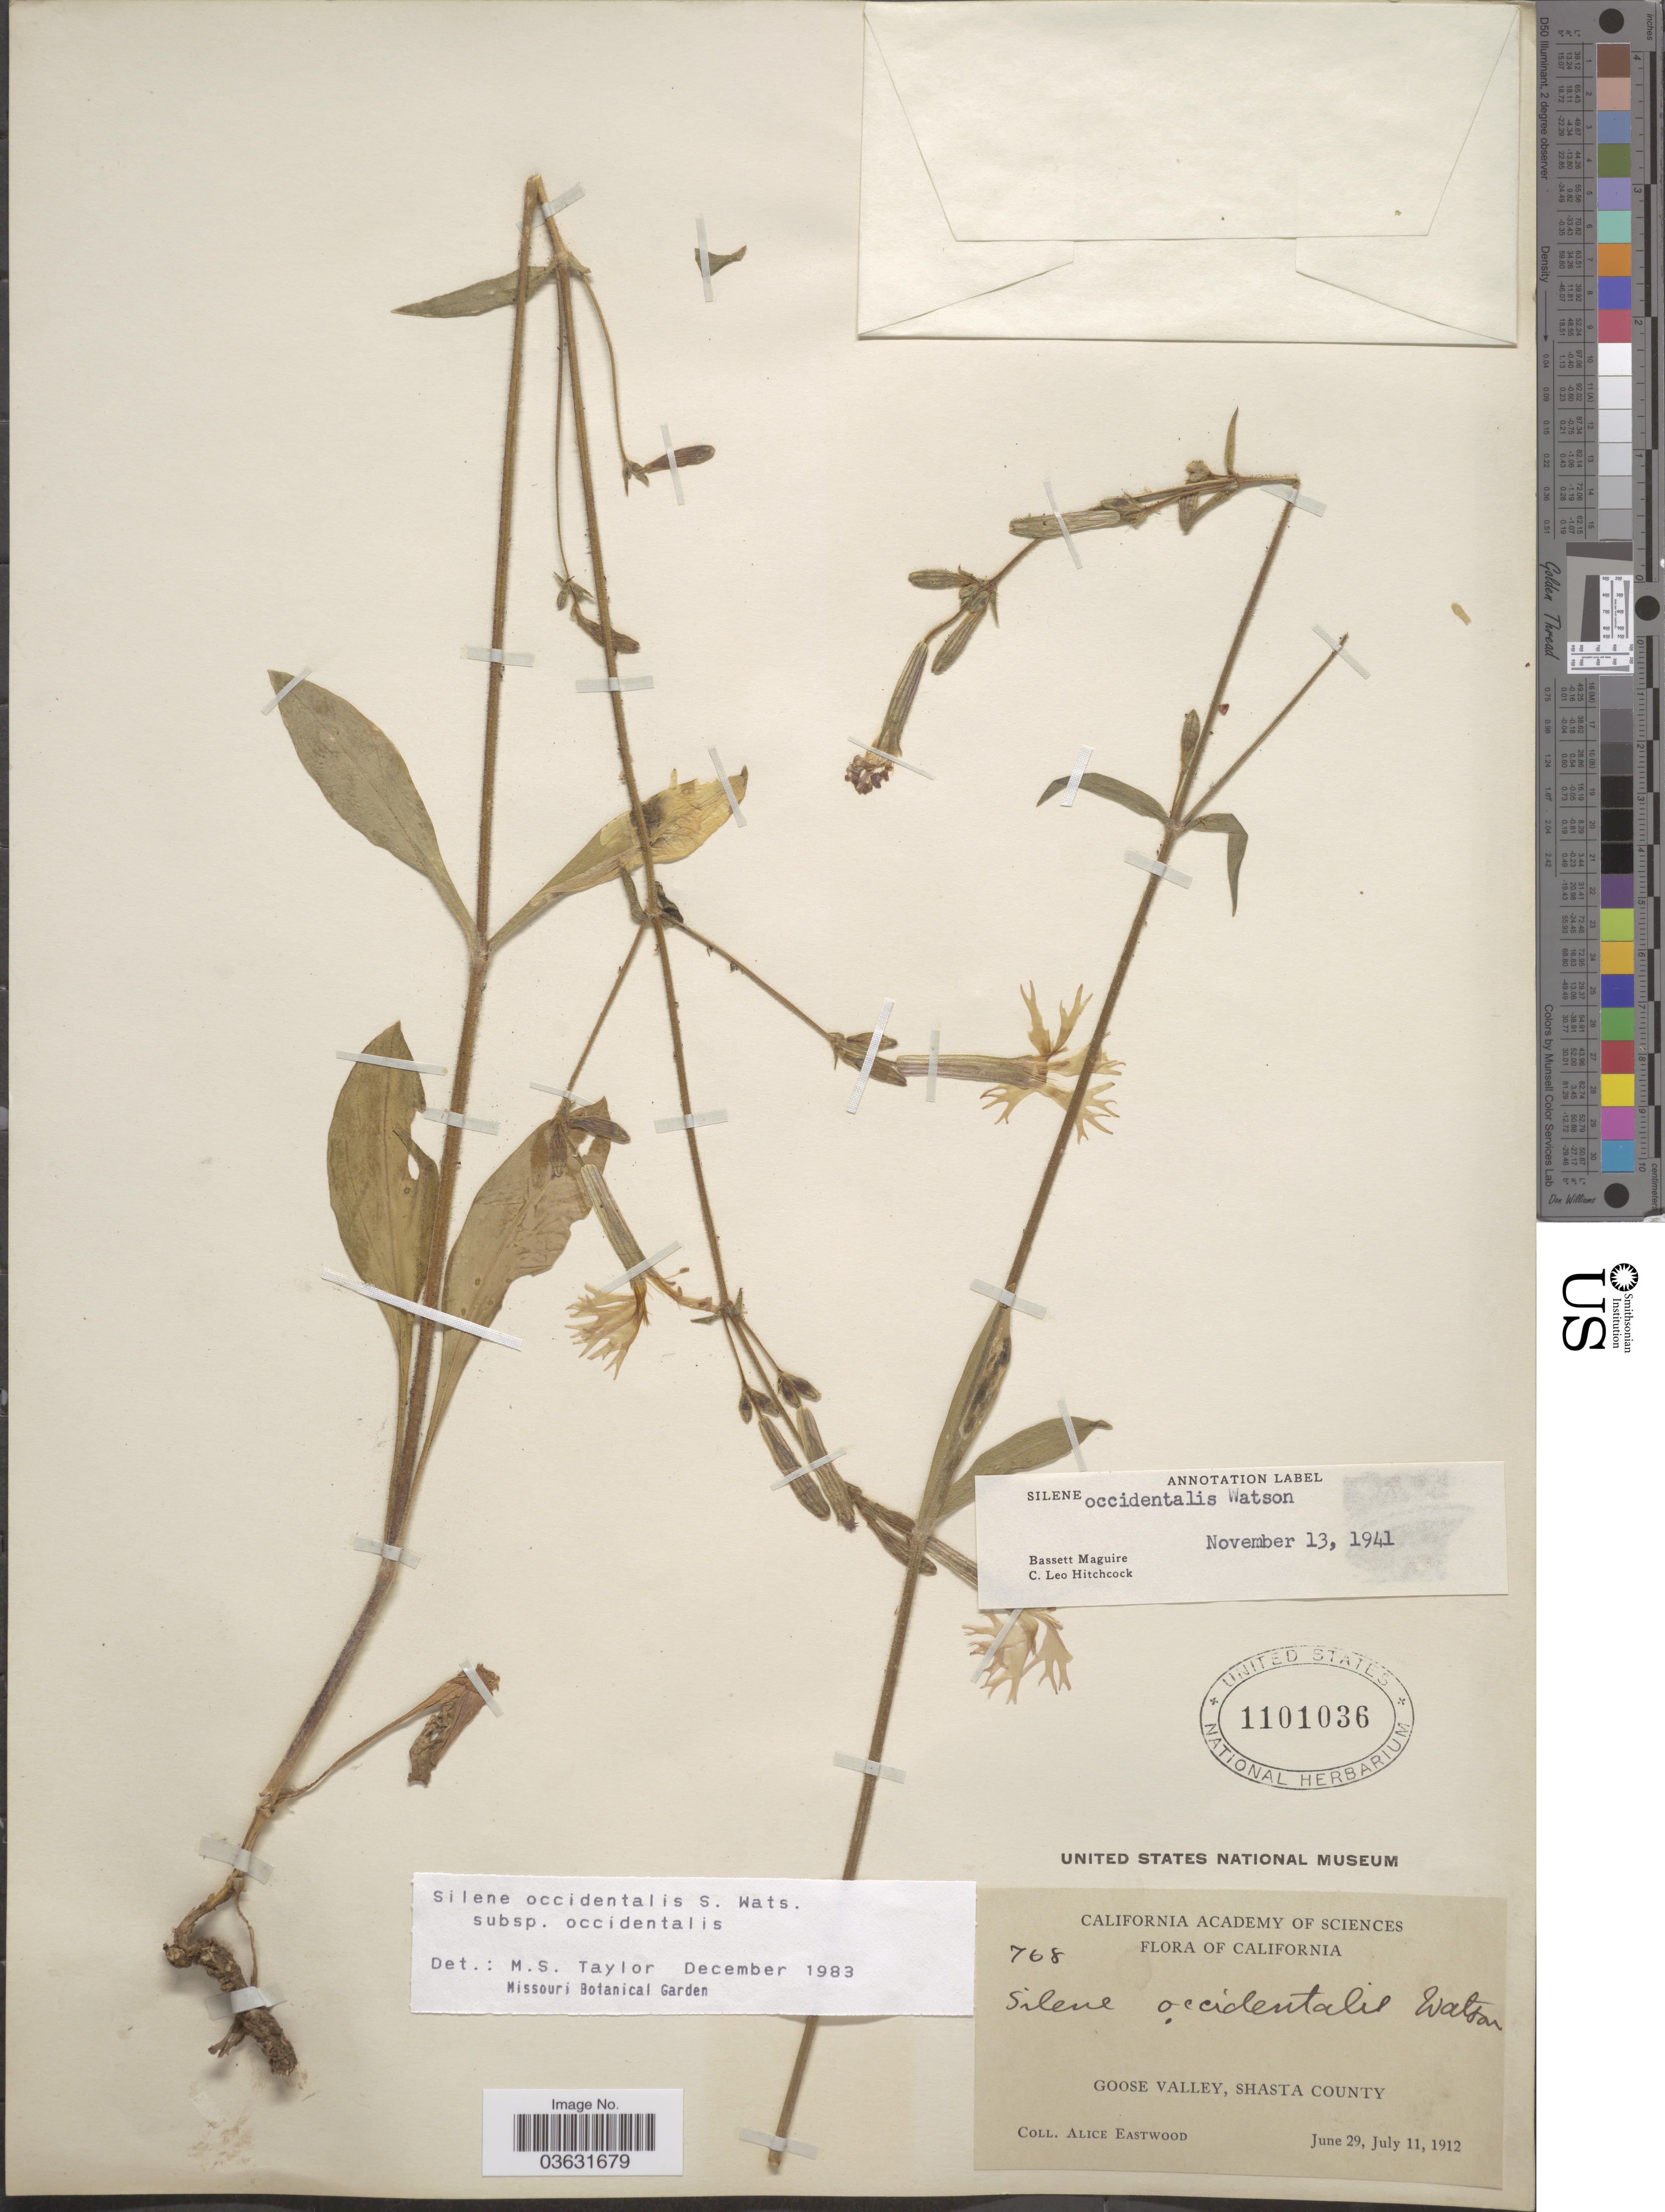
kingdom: Plantae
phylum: Tracheophyta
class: Magnoliopsida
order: Caryophyllales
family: Caryophyllaceae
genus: Silene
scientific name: Silene occidentalis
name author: S. Watson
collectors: A. Eastwood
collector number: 768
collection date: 1912-06-29/1912-07-11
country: United States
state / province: California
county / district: Shasta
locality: Goose Valley, Shasta County.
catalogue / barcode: US 1101036